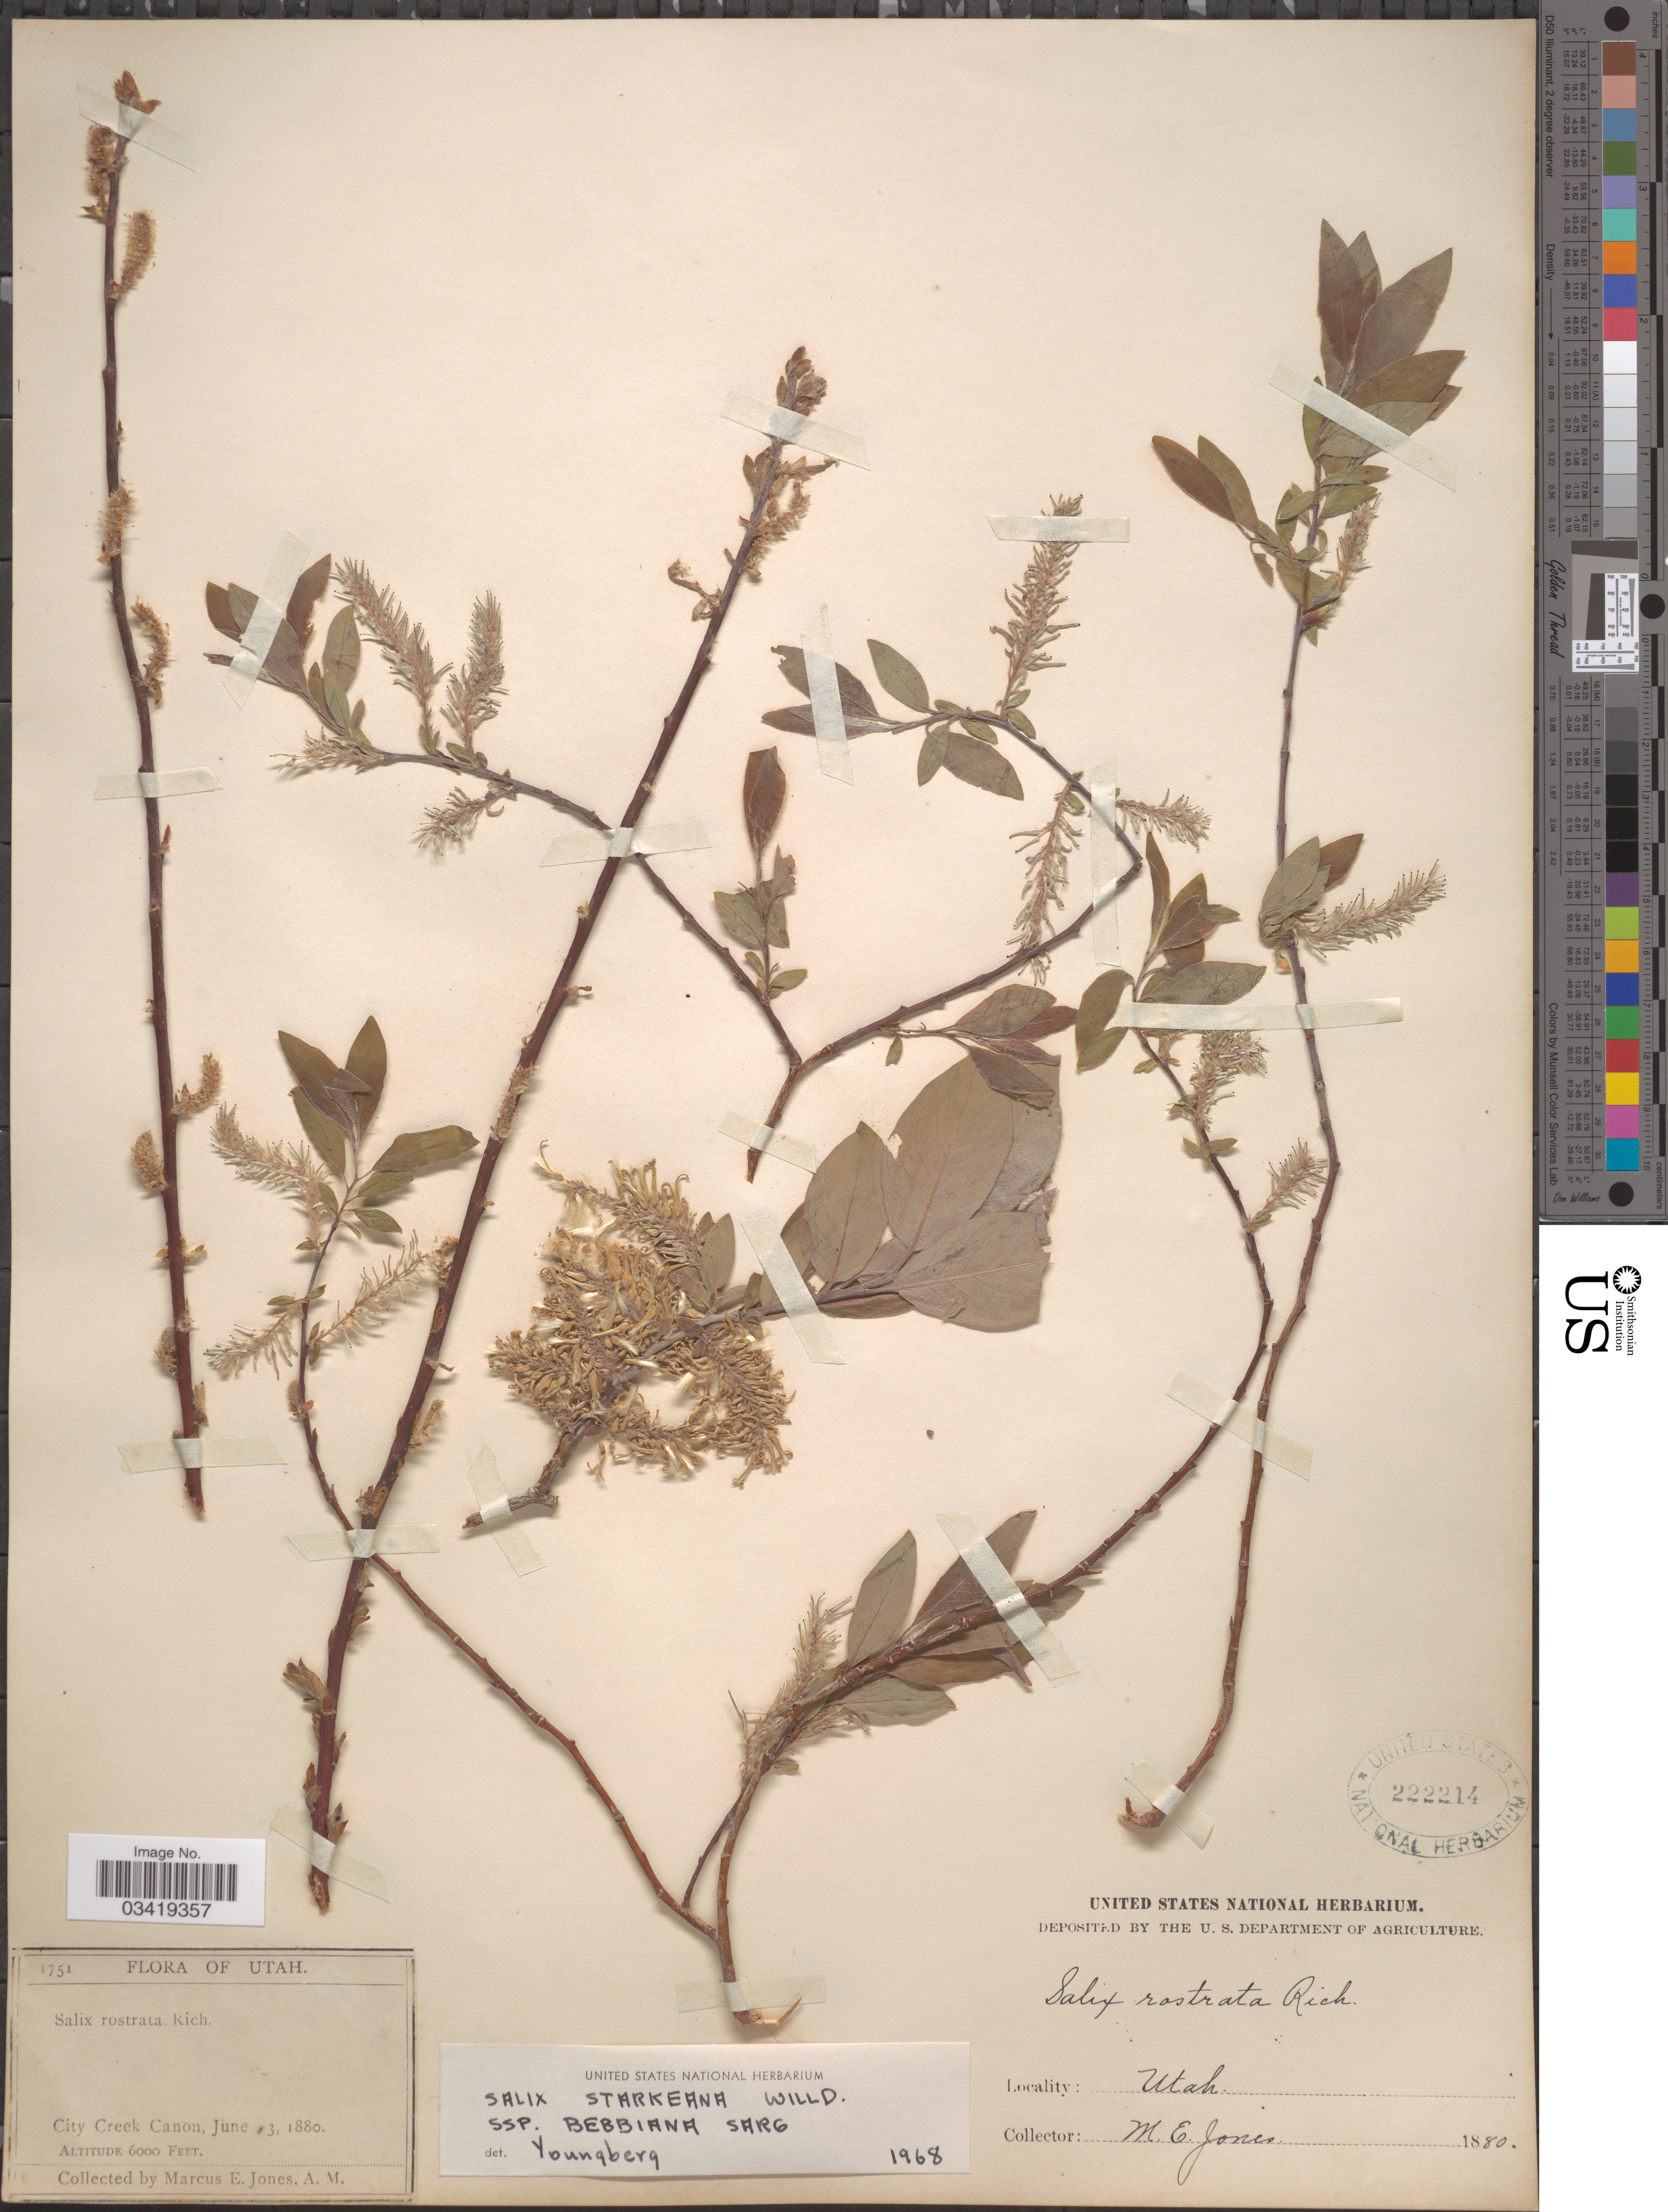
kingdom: Plantae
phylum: Tracheophyta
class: Magnoliopsida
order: Malpighiales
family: Salicaceae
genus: Salix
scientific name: Salix bebbiana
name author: Sarg.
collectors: M. E. Jones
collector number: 1751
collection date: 1880-06-03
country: United States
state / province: Utah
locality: City Creek Canon.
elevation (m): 1829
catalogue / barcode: US 222214